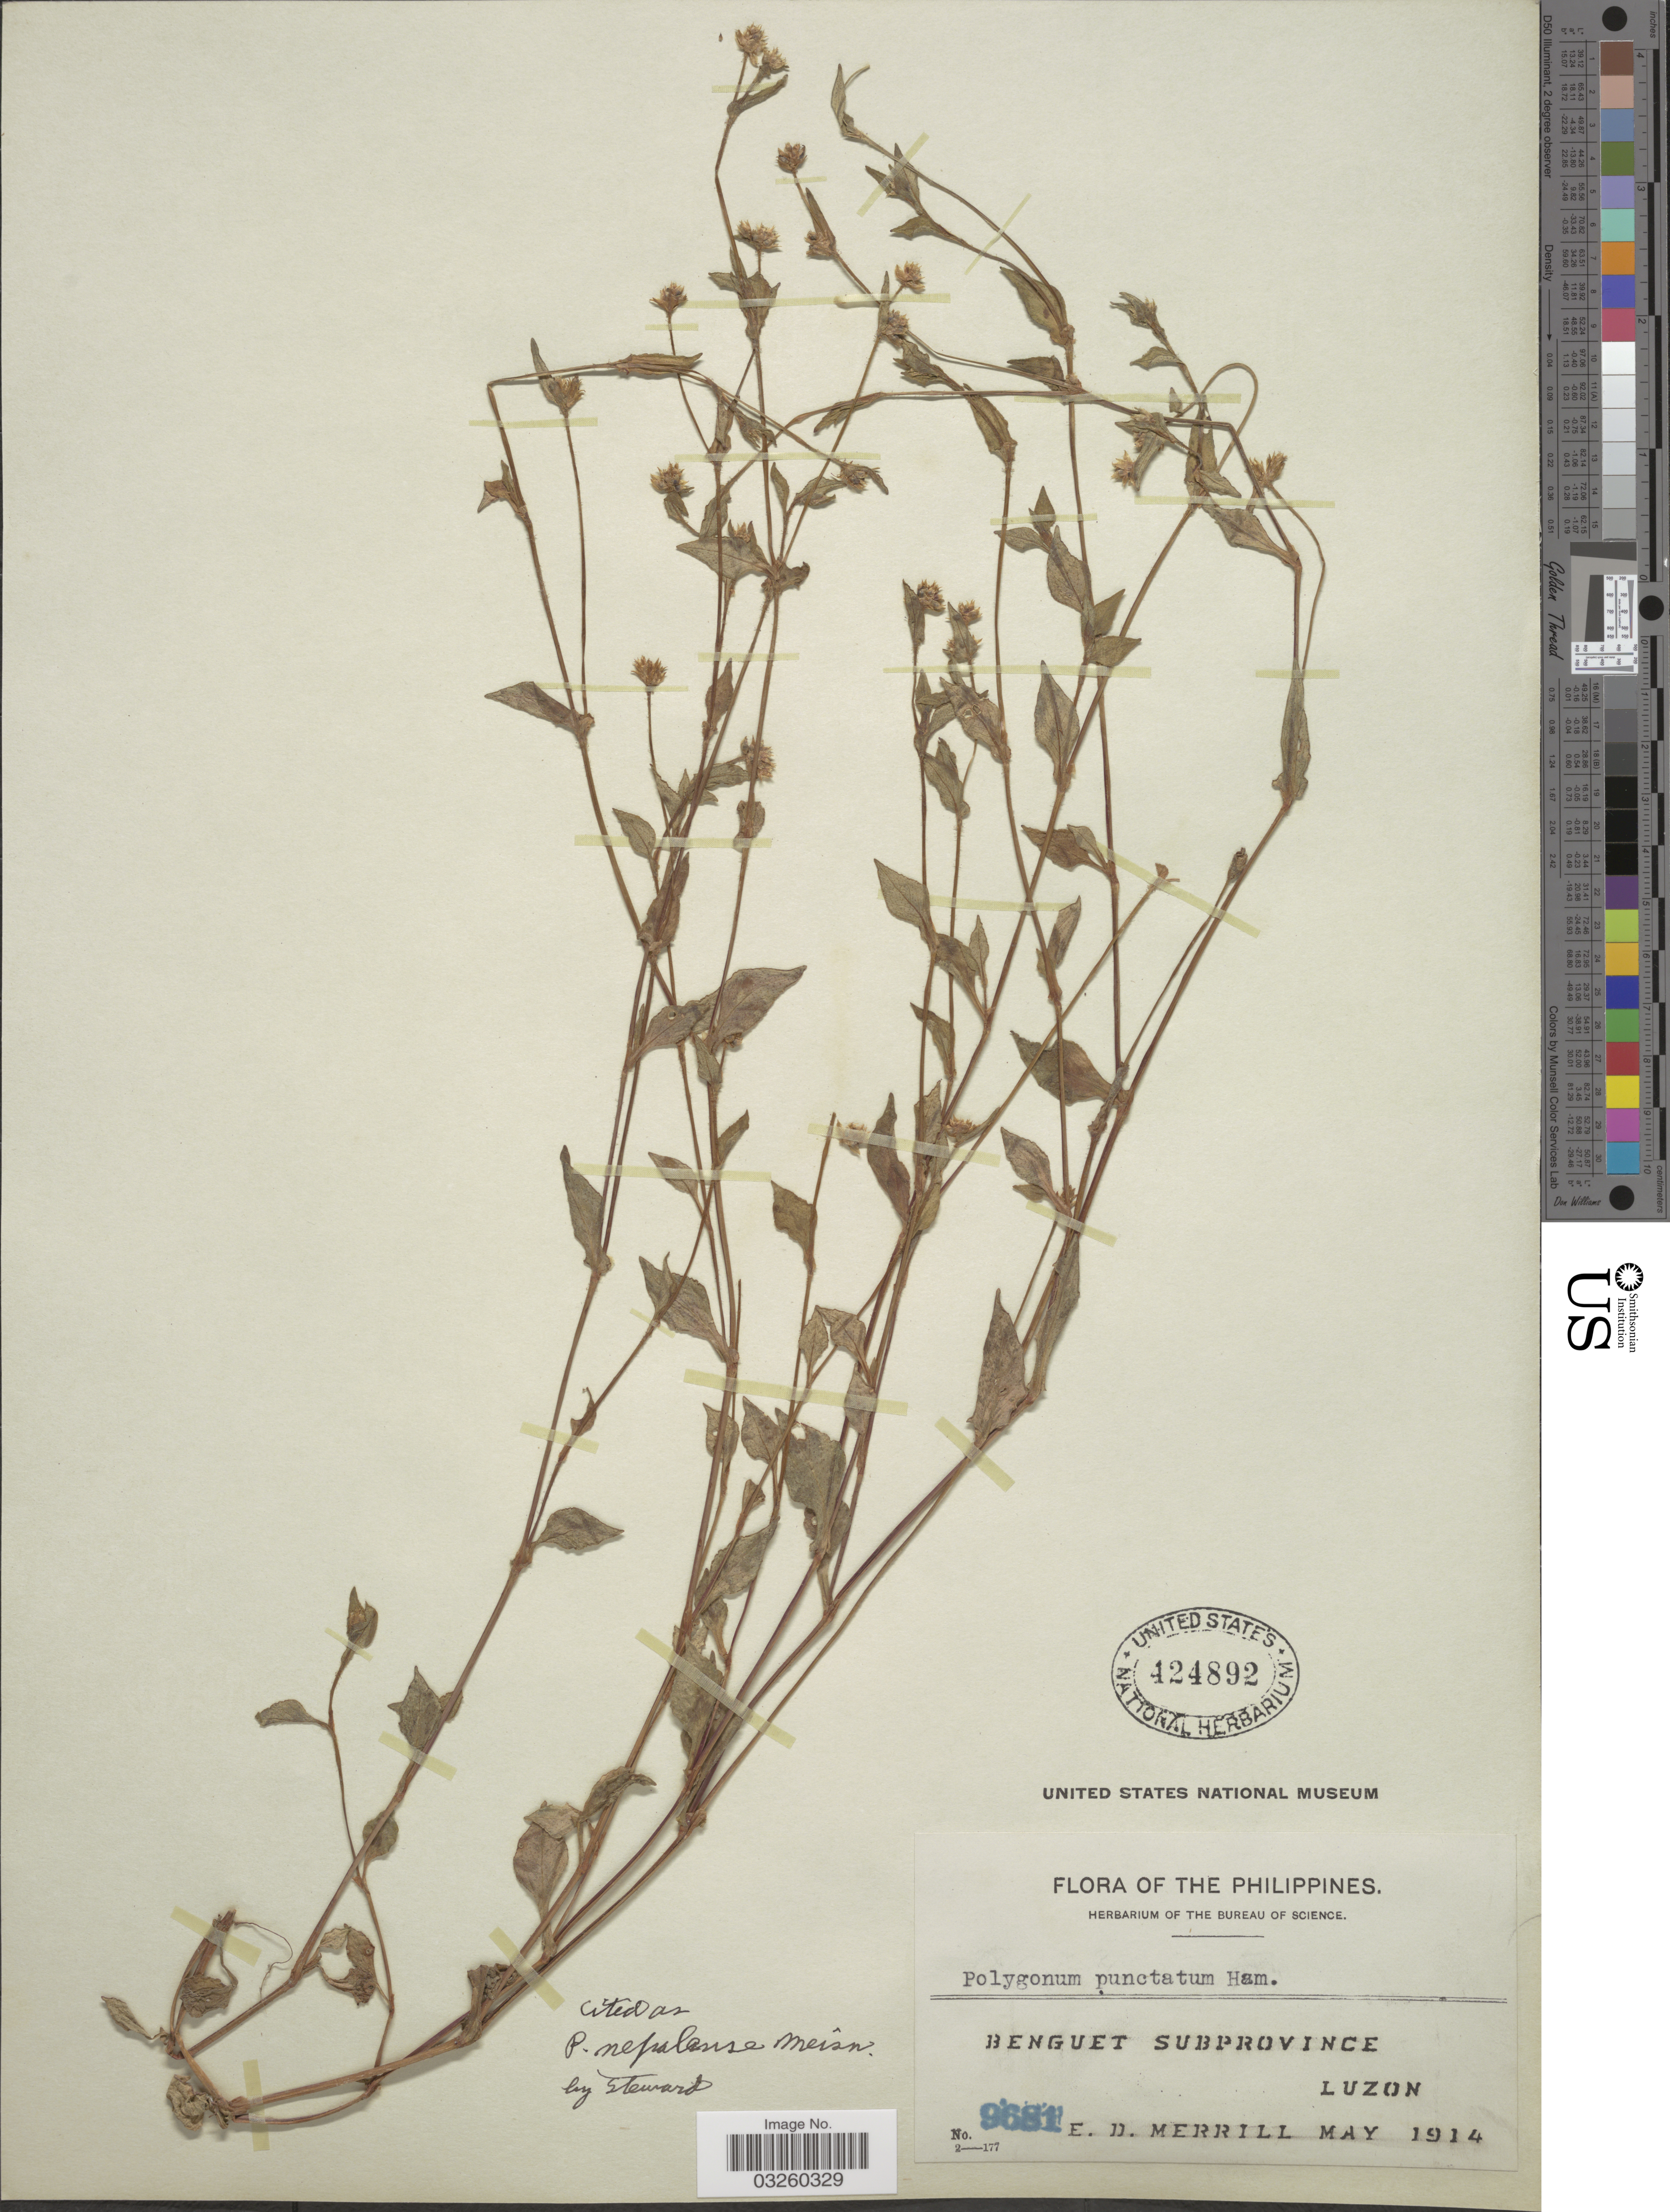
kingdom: Plantae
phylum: Tracheophyta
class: Magnoliopsida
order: Caryophyllales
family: Polygonaceae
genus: Polygonum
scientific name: Polygonum nepalense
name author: Meisn.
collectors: E. D. Merrill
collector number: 9681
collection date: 1914-05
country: Philippines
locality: Benguet Subprovince. Luzon.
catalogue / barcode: US 424892